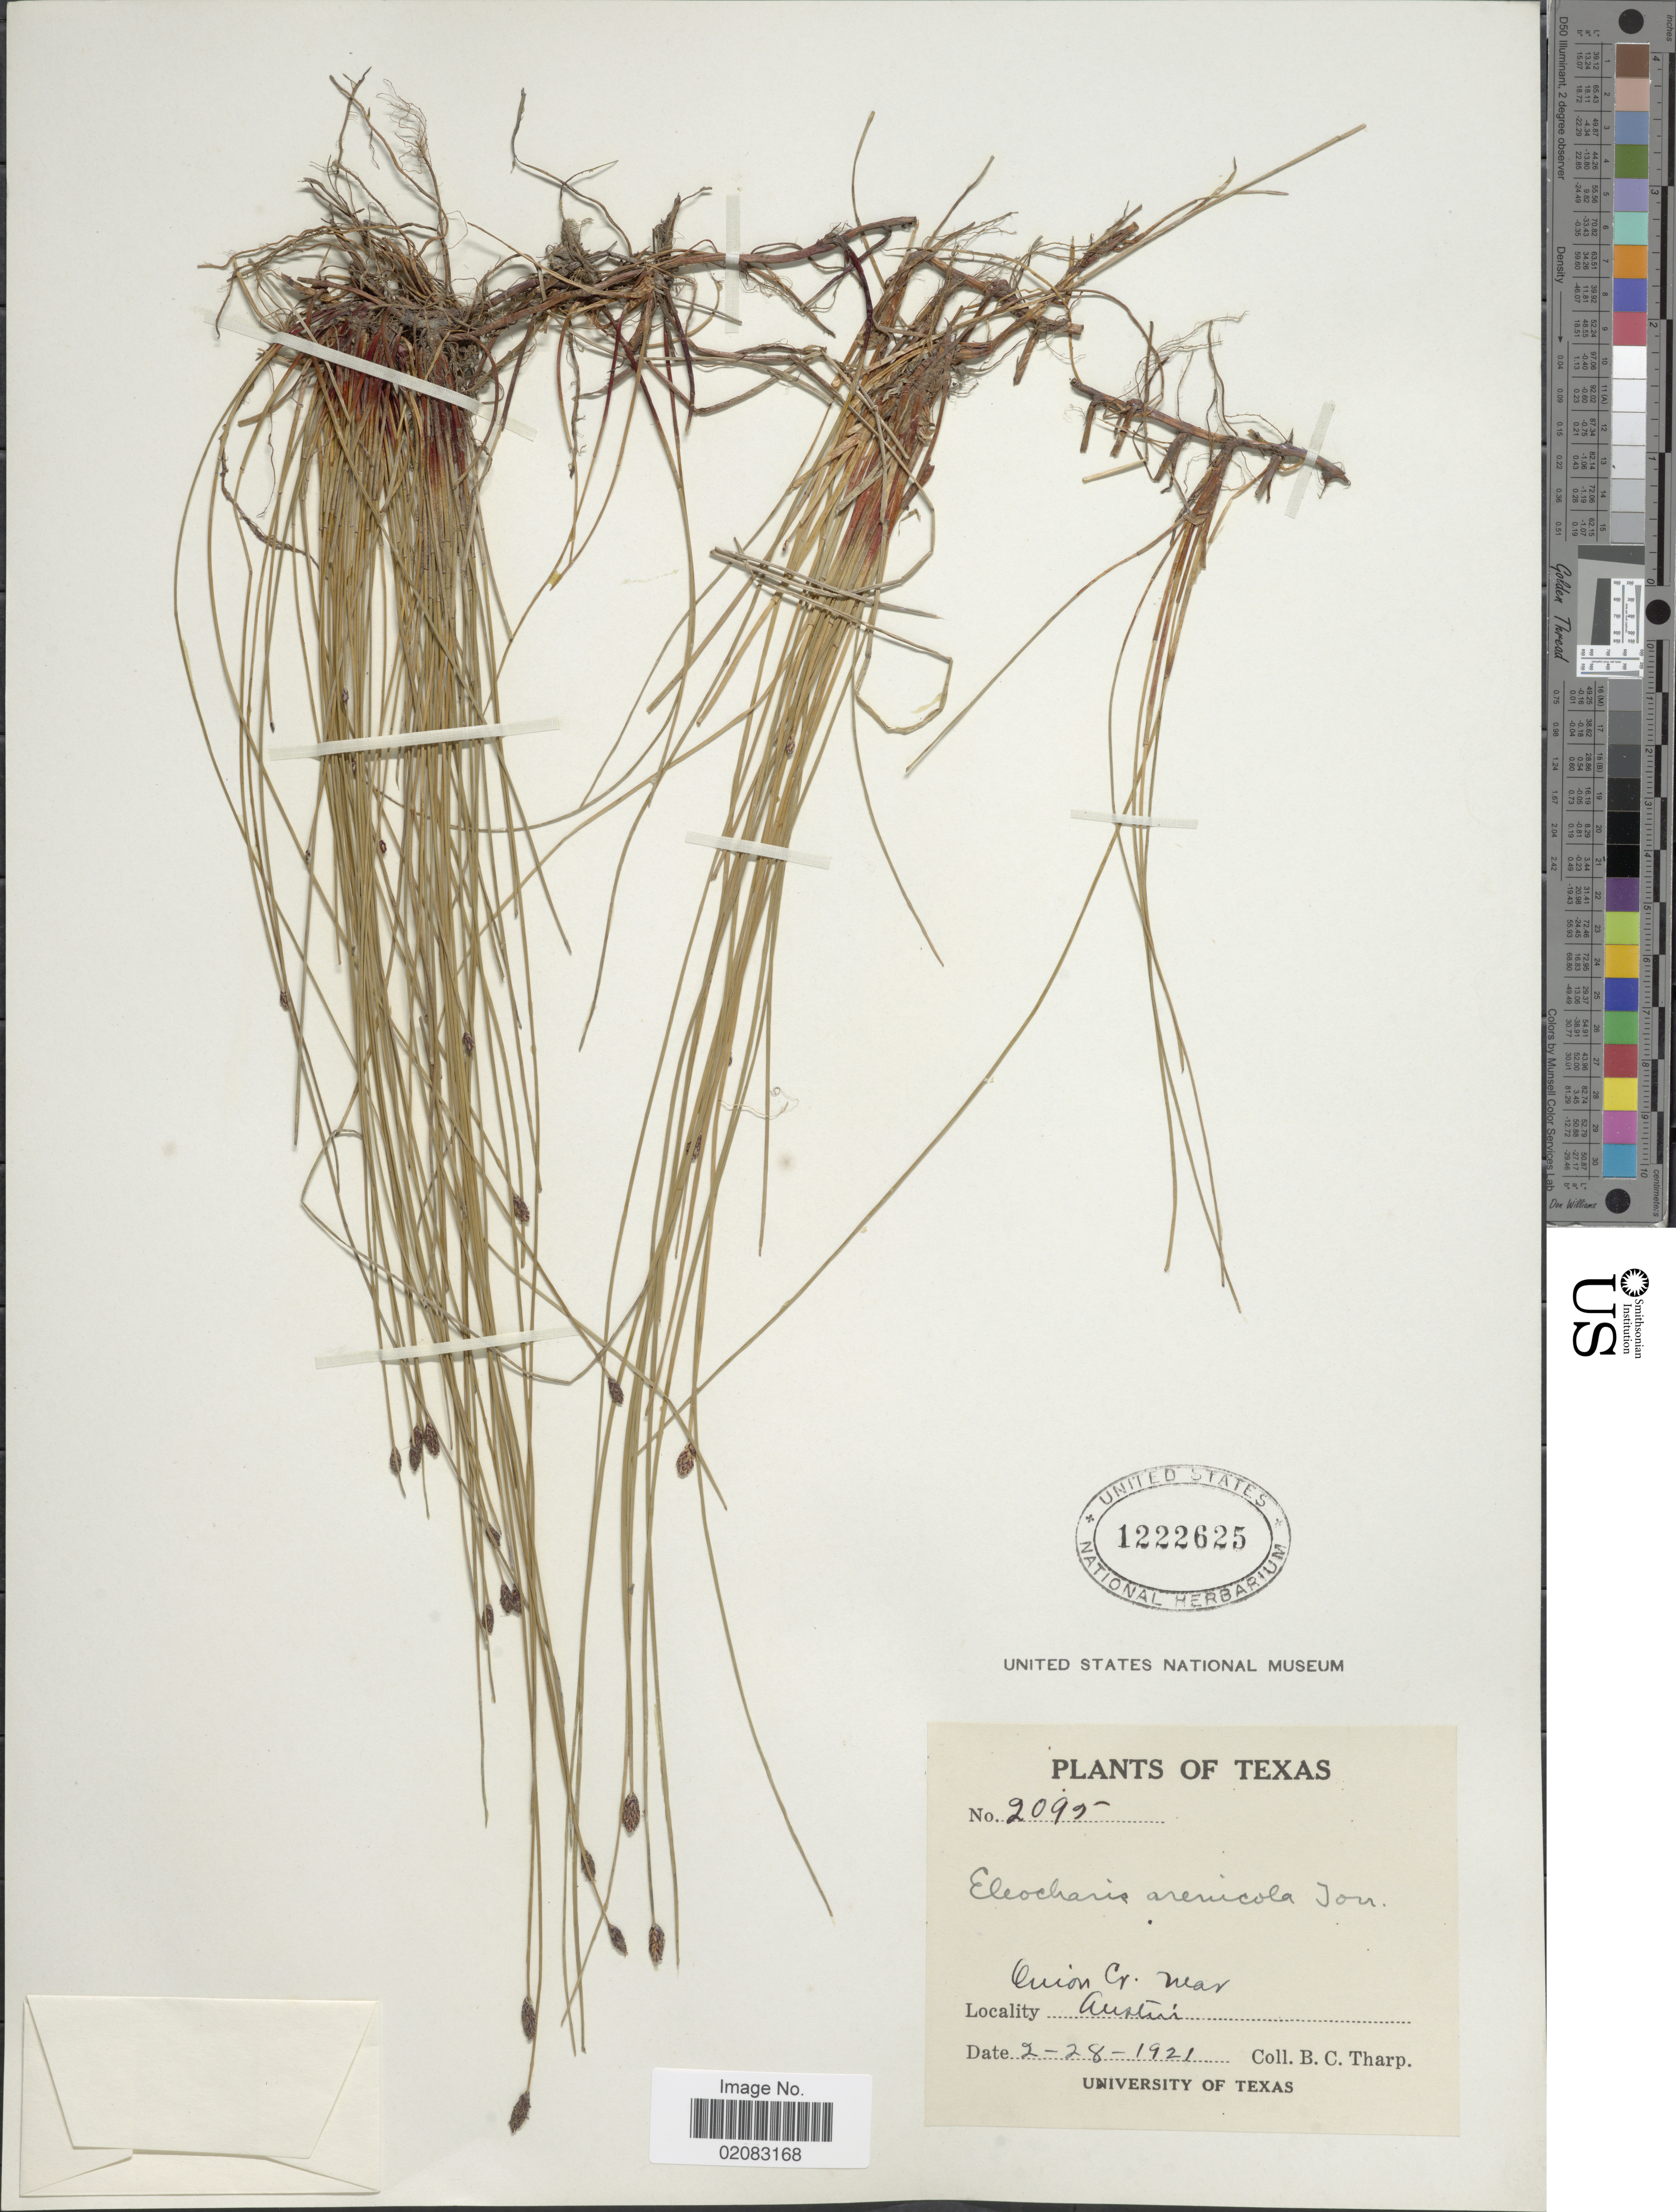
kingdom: Plantae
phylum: Tracheophyta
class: Liliopsida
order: Poales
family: Cyperaceae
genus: Eleocharis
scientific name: Eleocharis montevidensis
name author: Kunth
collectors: B. C. Tharp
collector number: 2095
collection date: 1921-02-28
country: United States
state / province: Texas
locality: Onion Cr near Austin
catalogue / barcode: US 1222625